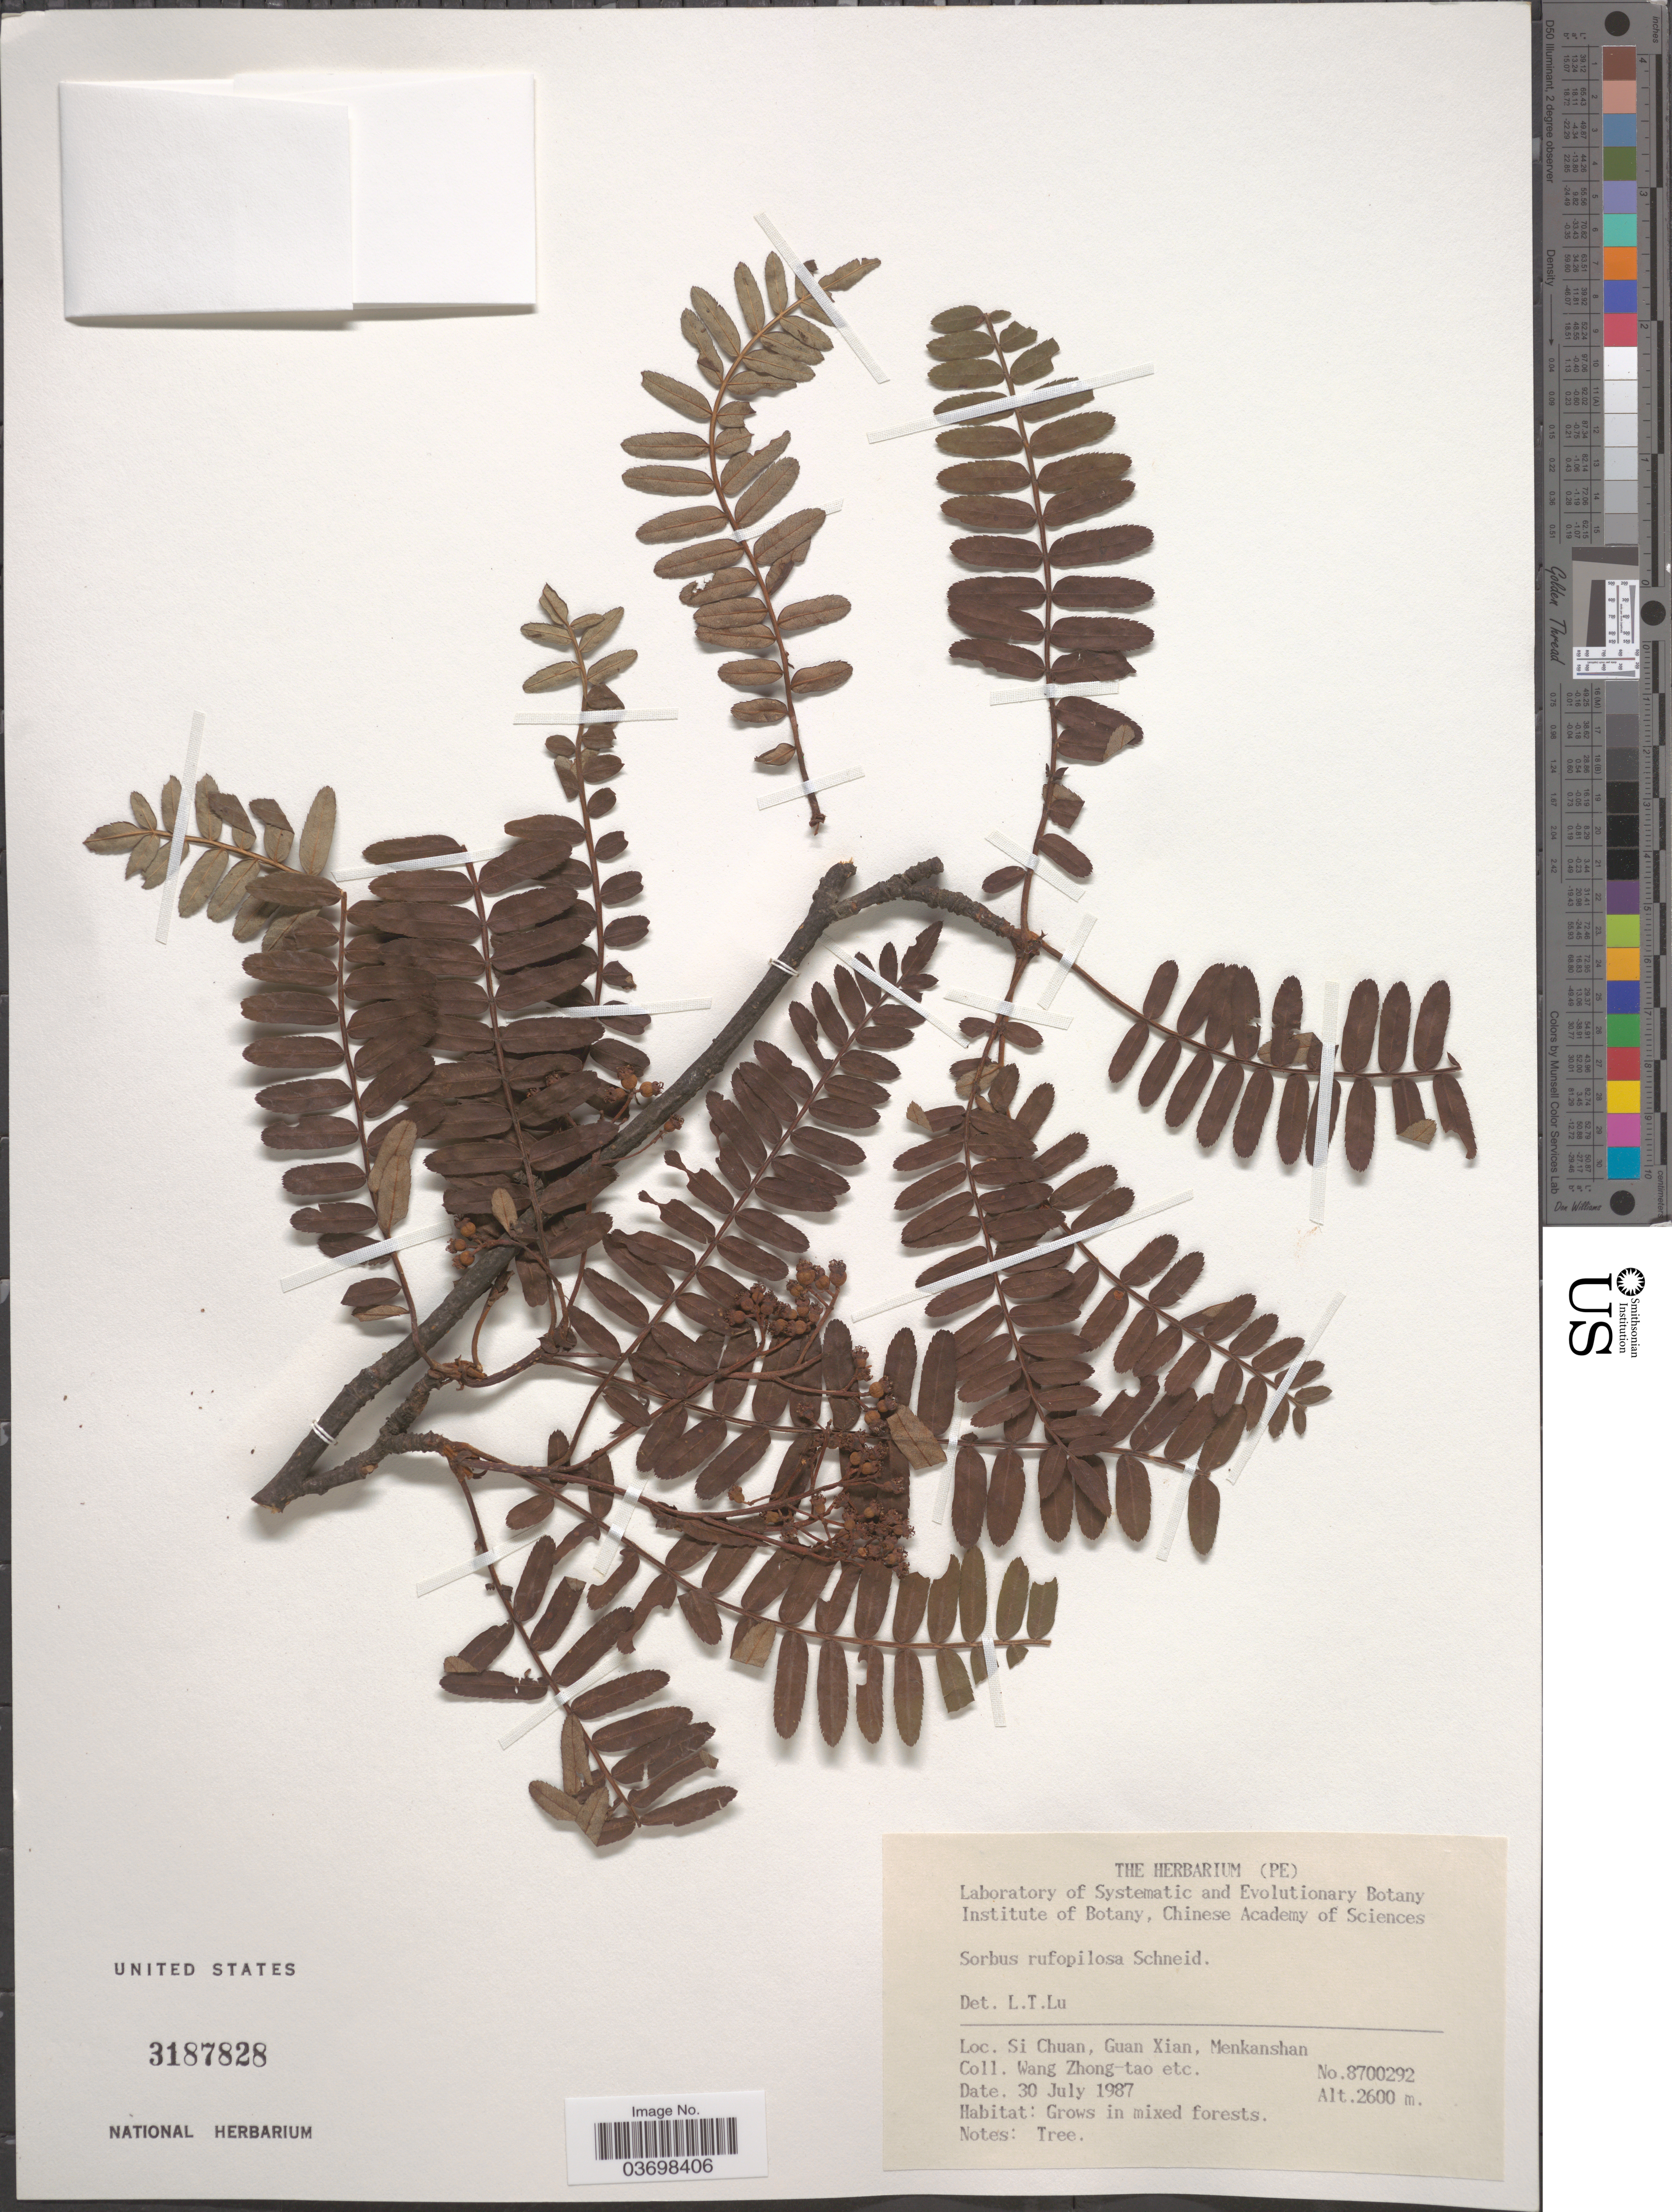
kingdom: Plantae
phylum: Tracheophyta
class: Magnoliopsida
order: Rosales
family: Rosaceae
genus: Sorbus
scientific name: Sorbus rufopilosa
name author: C.K. Schneid.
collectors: W. Zhong-Tao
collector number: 8700292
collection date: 1987-07-30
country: China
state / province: Sichuan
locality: Si Chuan, Guan Xian, Menkanshan.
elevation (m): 2600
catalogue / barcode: US 3187828